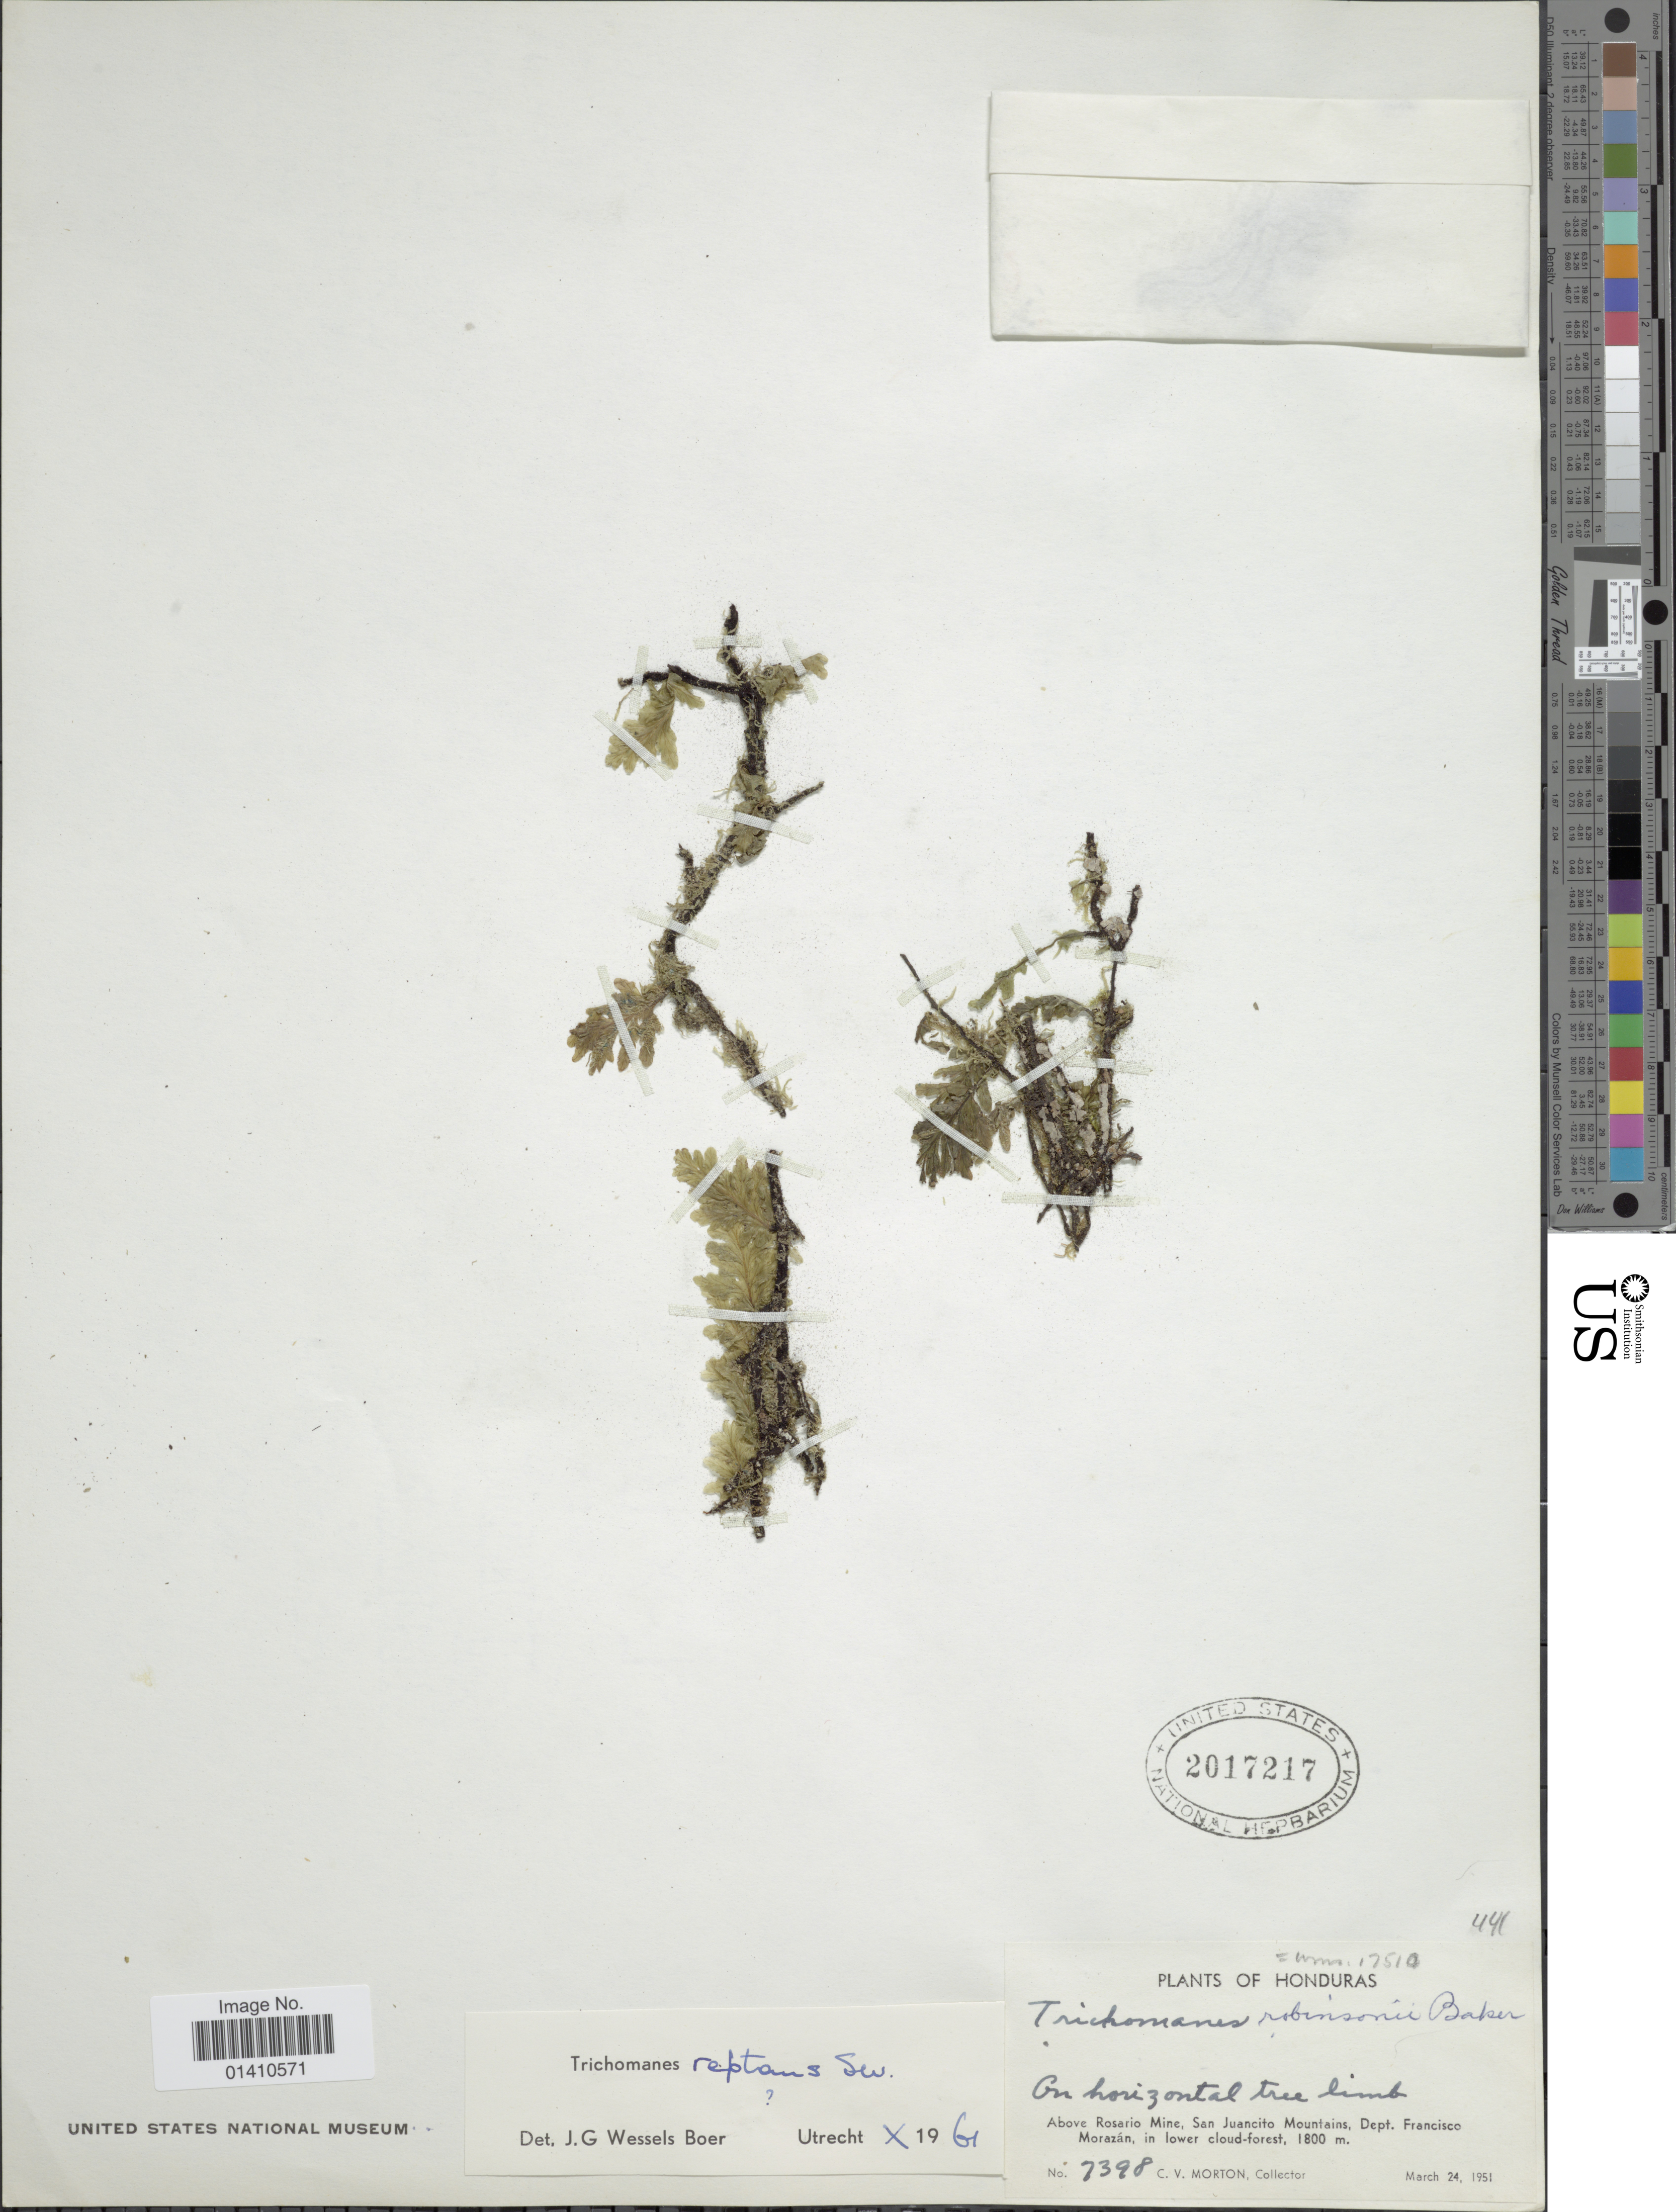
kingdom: Plantae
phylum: Tracheophyta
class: Polypodiopsida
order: Hymenophyllales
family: Hymenophyllaceae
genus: Didymoglossum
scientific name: Didymoglossum reptans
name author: (Sw.) C. Presl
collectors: C. V. Morton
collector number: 7398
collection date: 1951-03-24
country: Honduras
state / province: Fco. Morazán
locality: Above Rosario Mine, San Juancito Mountains, Dept. Francisco Morazon, in lower cloud-forest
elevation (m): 1800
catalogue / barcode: US 2017217